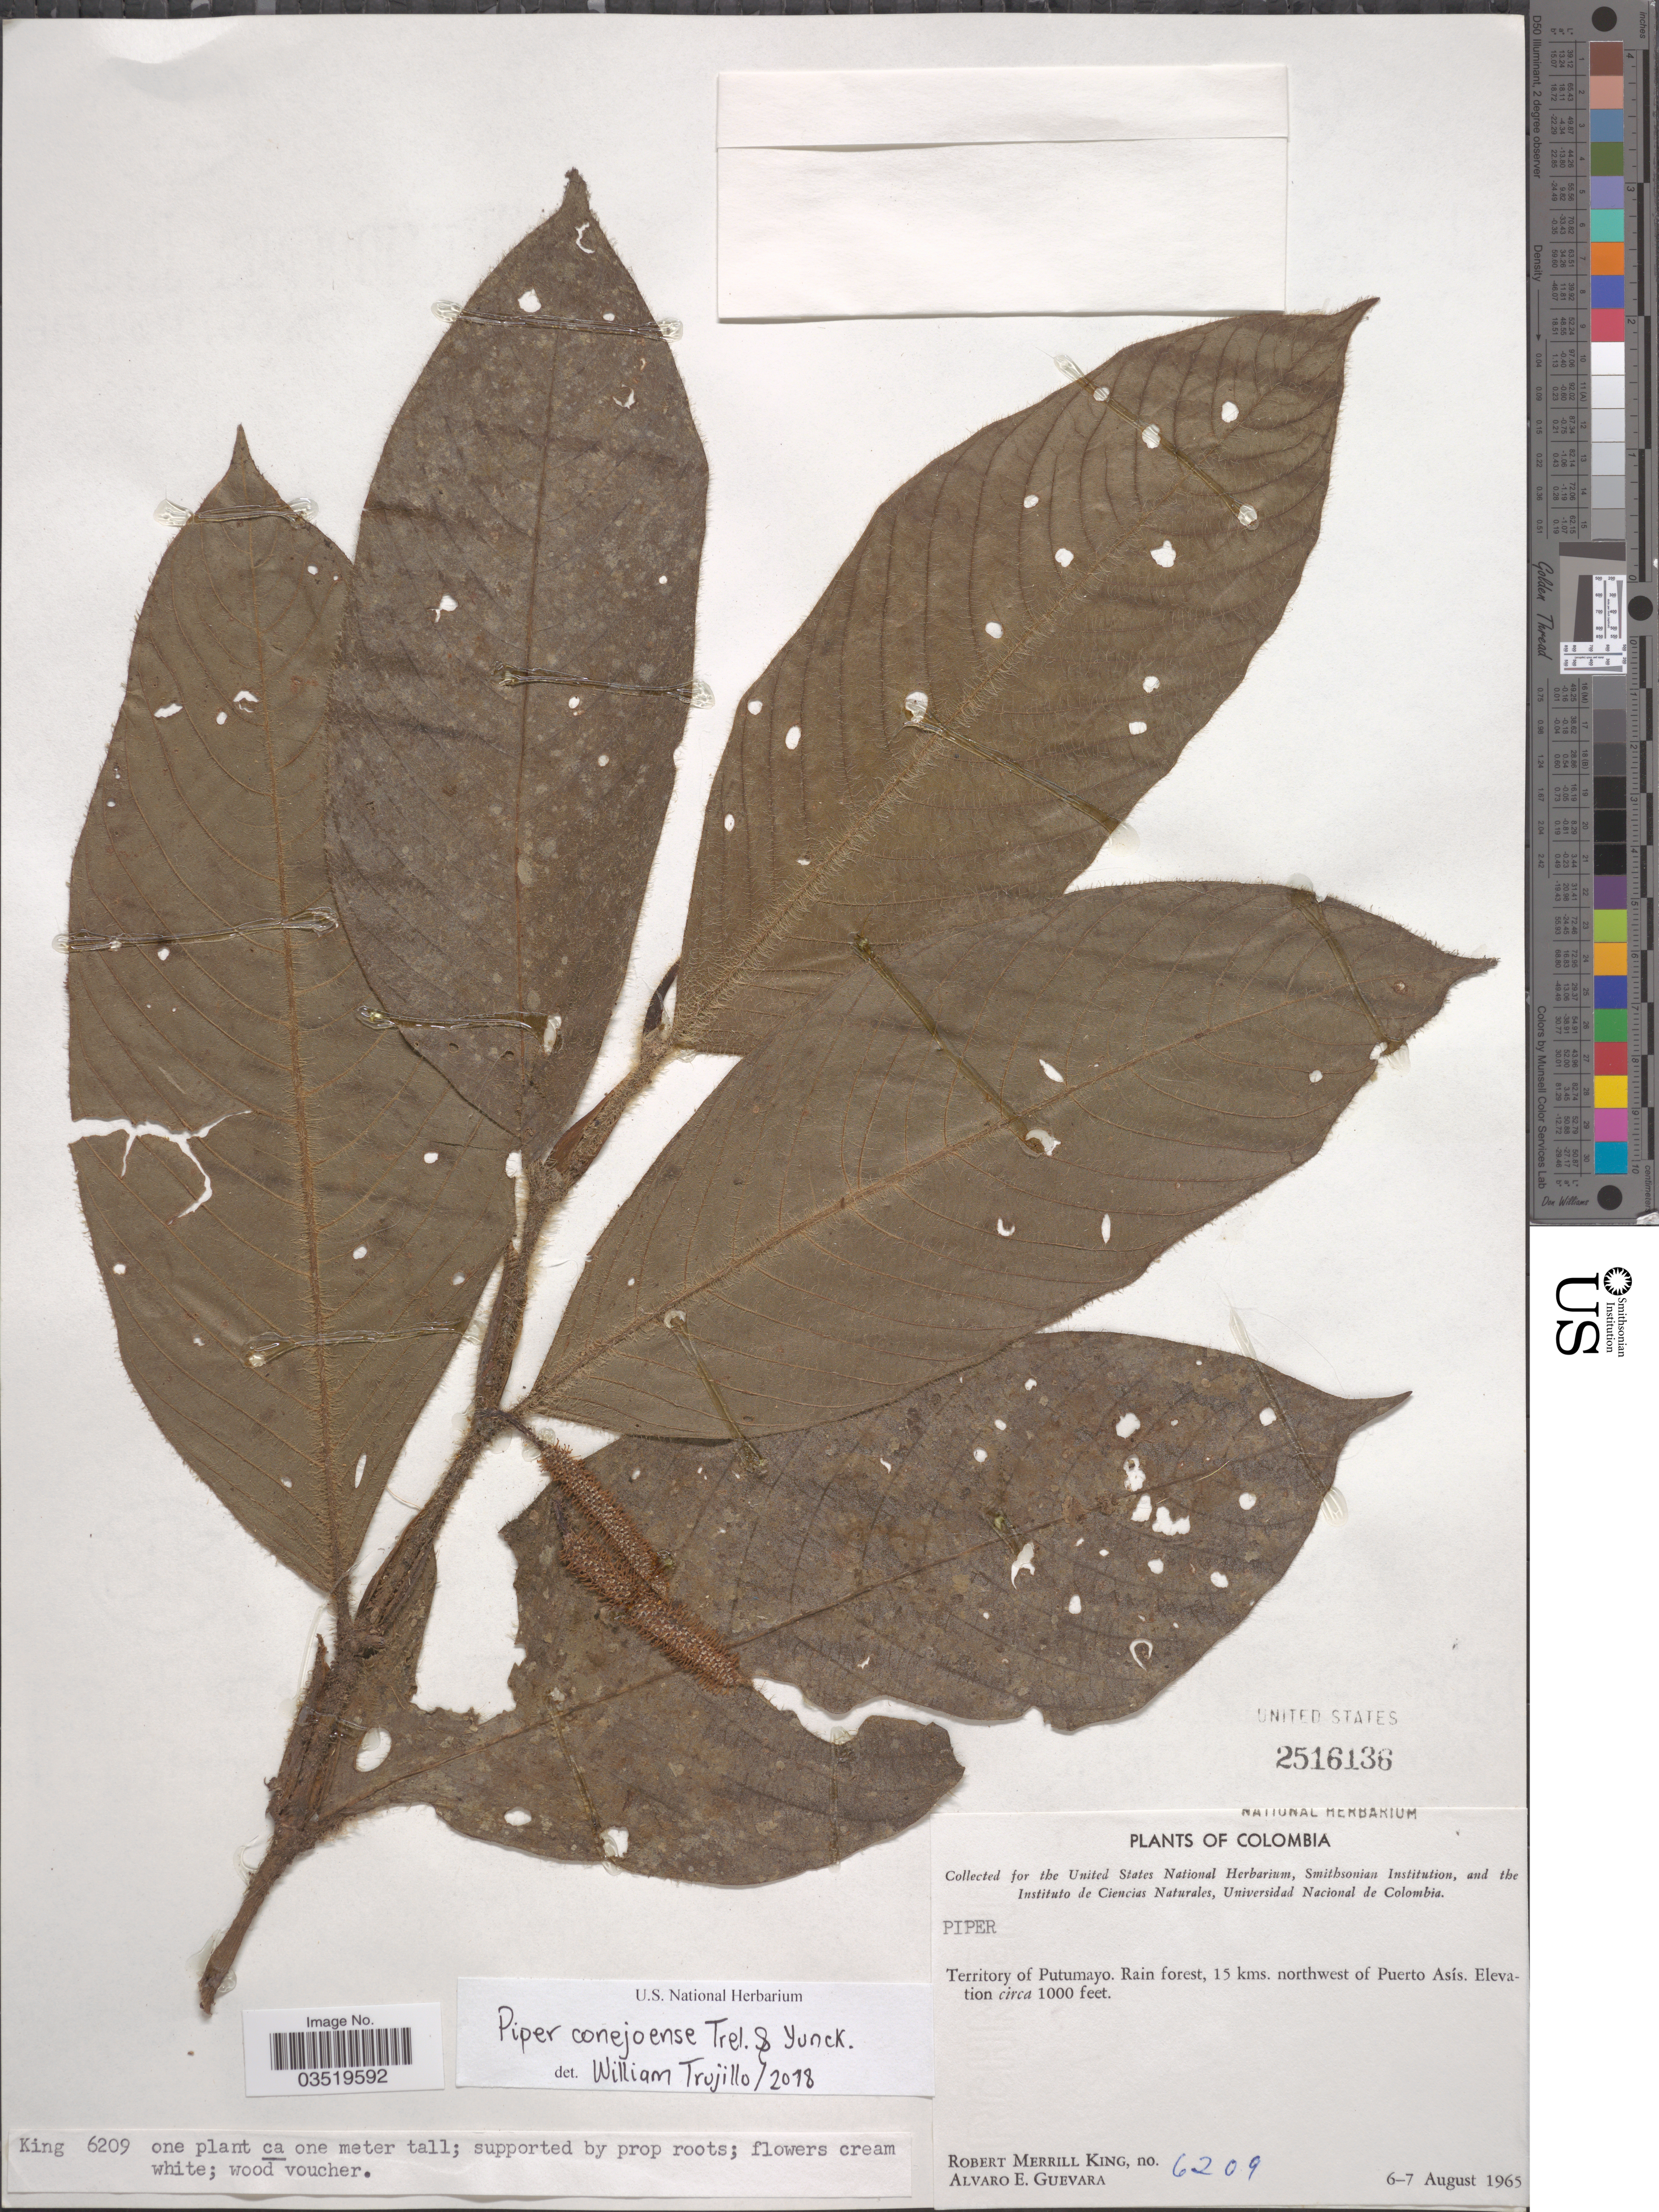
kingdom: Plantae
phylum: Tracheophyta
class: Magnoliopsida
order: Piperales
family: Piperaceae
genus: Piper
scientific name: Piper conejoense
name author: Trel. & Yunck.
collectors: R. M. King & A. E. Guevara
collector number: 6209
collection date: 1965-08-06/1965-08-07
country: Colombia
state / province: Putumayo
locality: Territory of Putumayo. Rain forest, 15 kms. northwest of Puerto Asís.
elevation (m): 305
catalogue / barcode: US 2516136